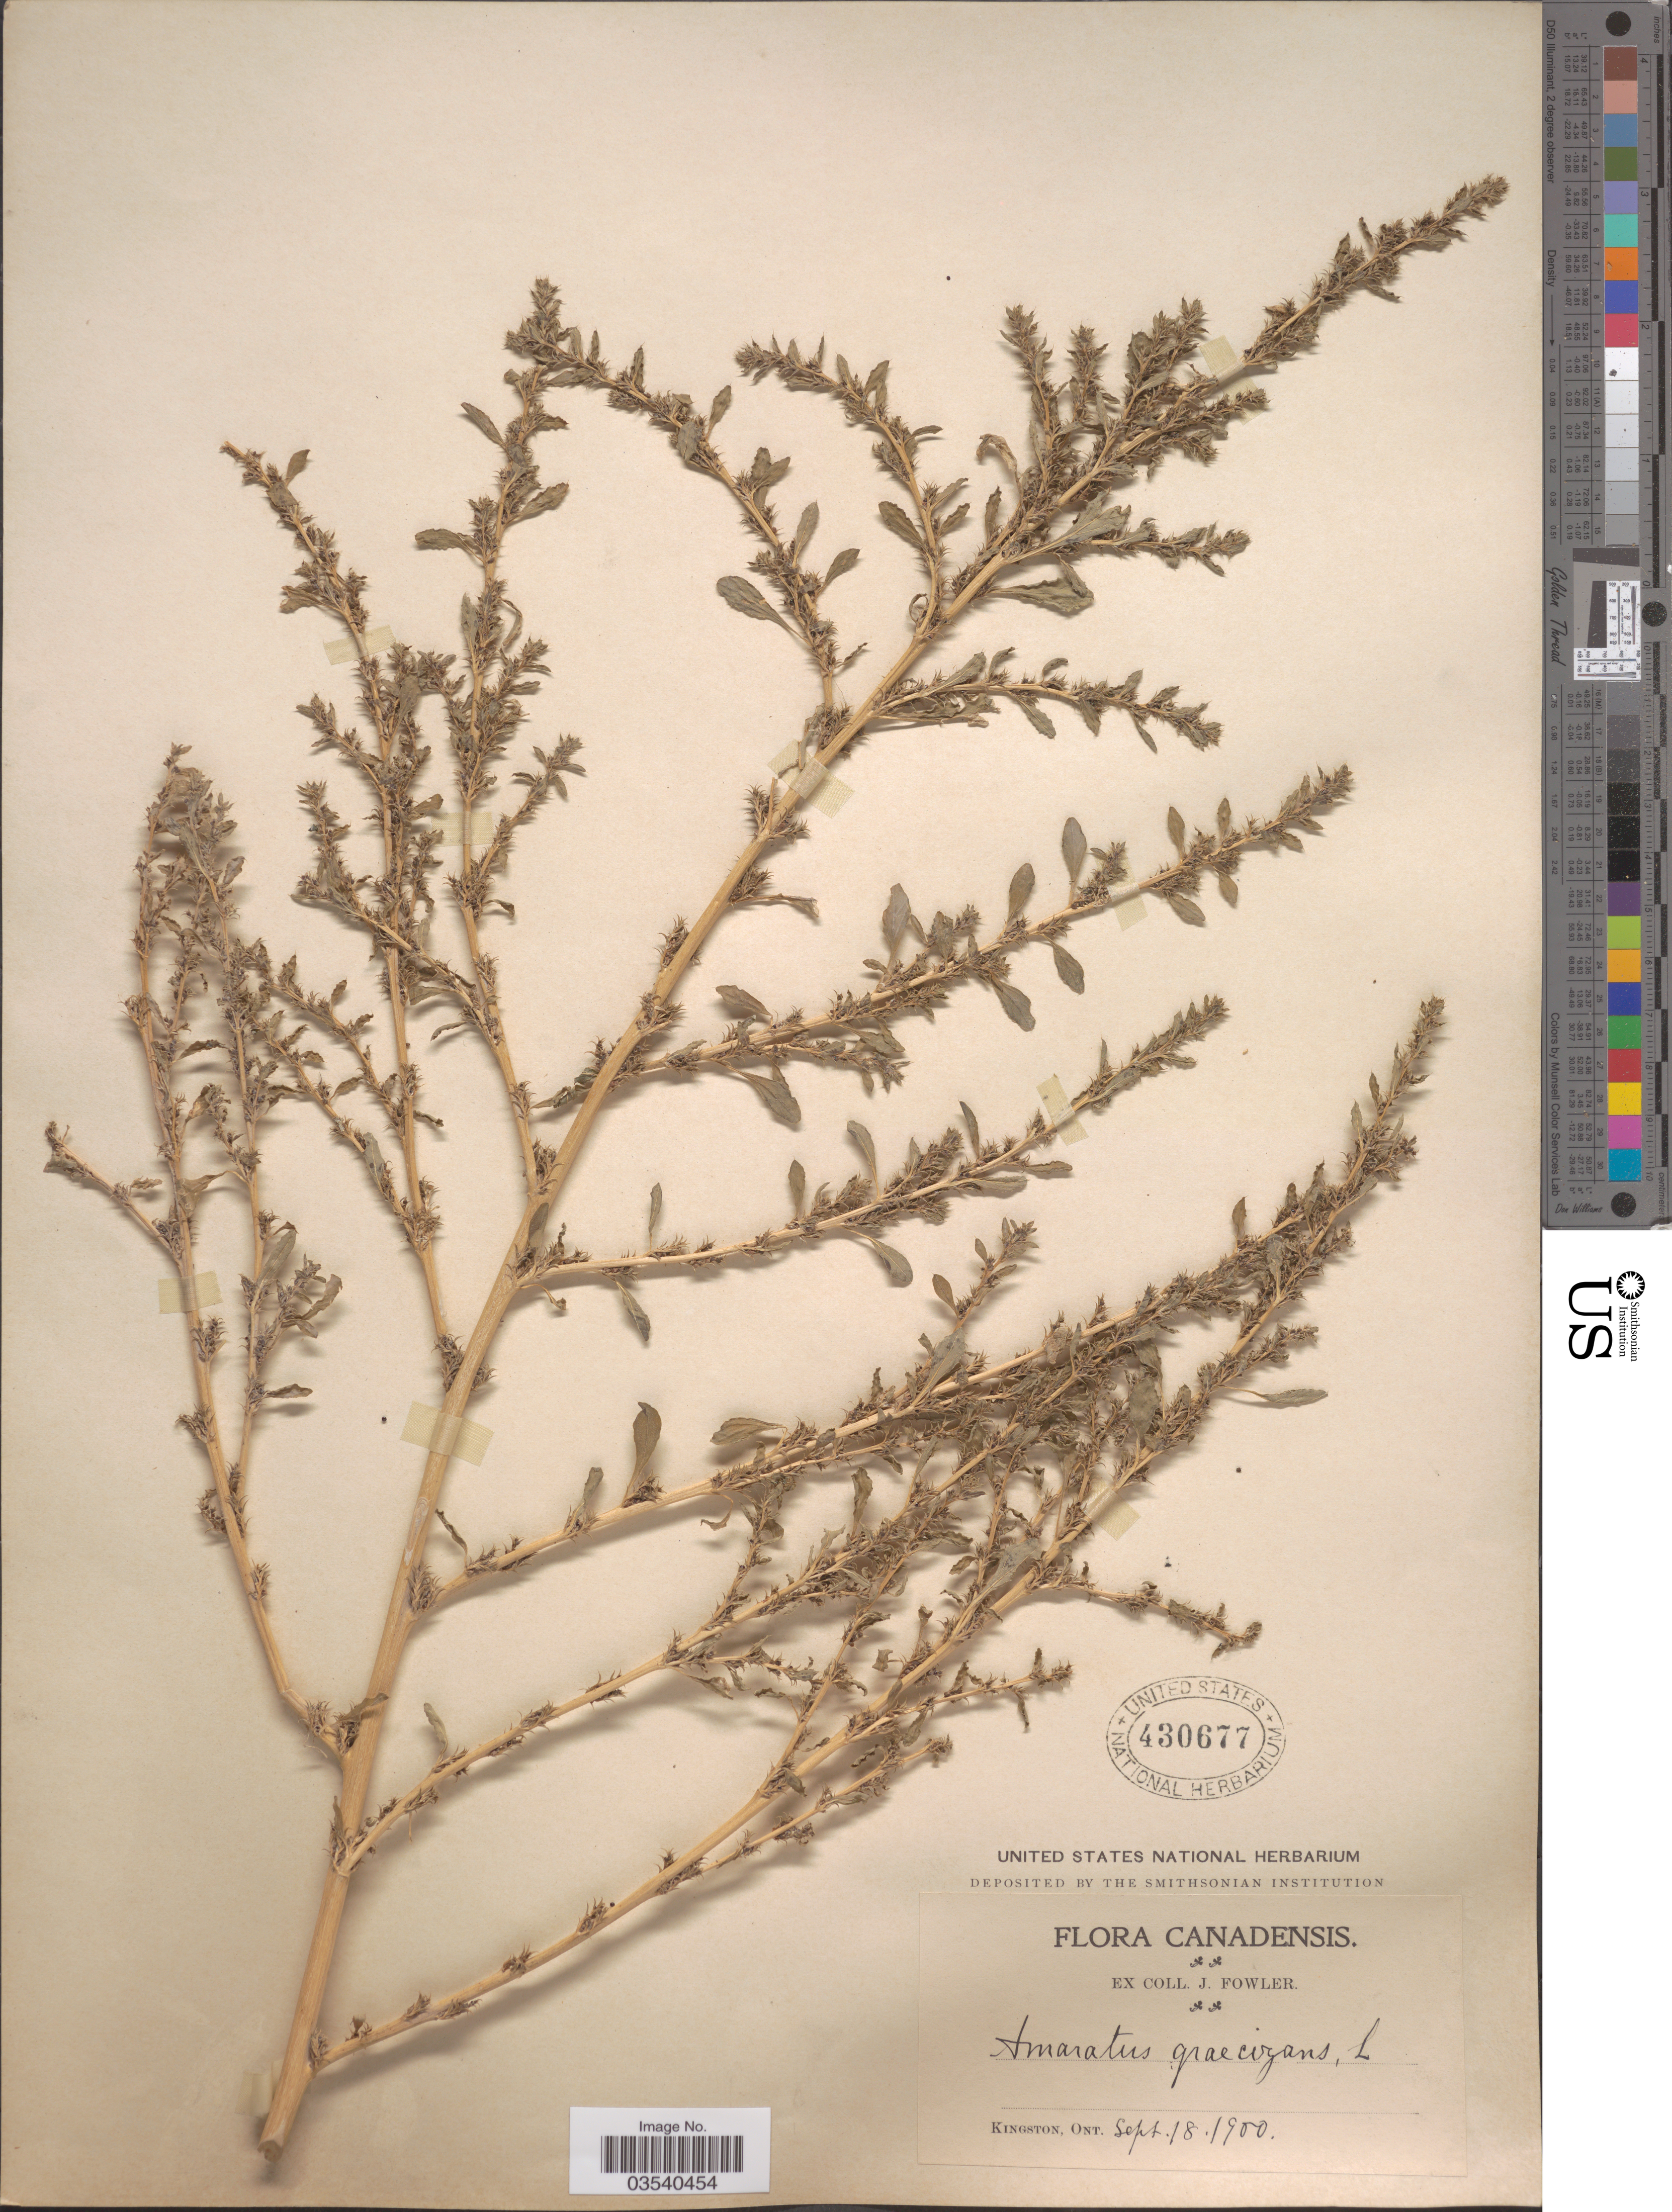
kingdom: Plantae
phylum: Tracheophyta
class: Magnoliopsida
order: Caryophyllales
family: Amaranthaceae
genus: Amaranthus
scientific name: Amaranthus graecizans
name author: L.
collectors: J. Fowler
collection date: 1900-09-18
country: Canada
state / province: Ontario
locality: Kingston.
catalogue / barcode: US 430677